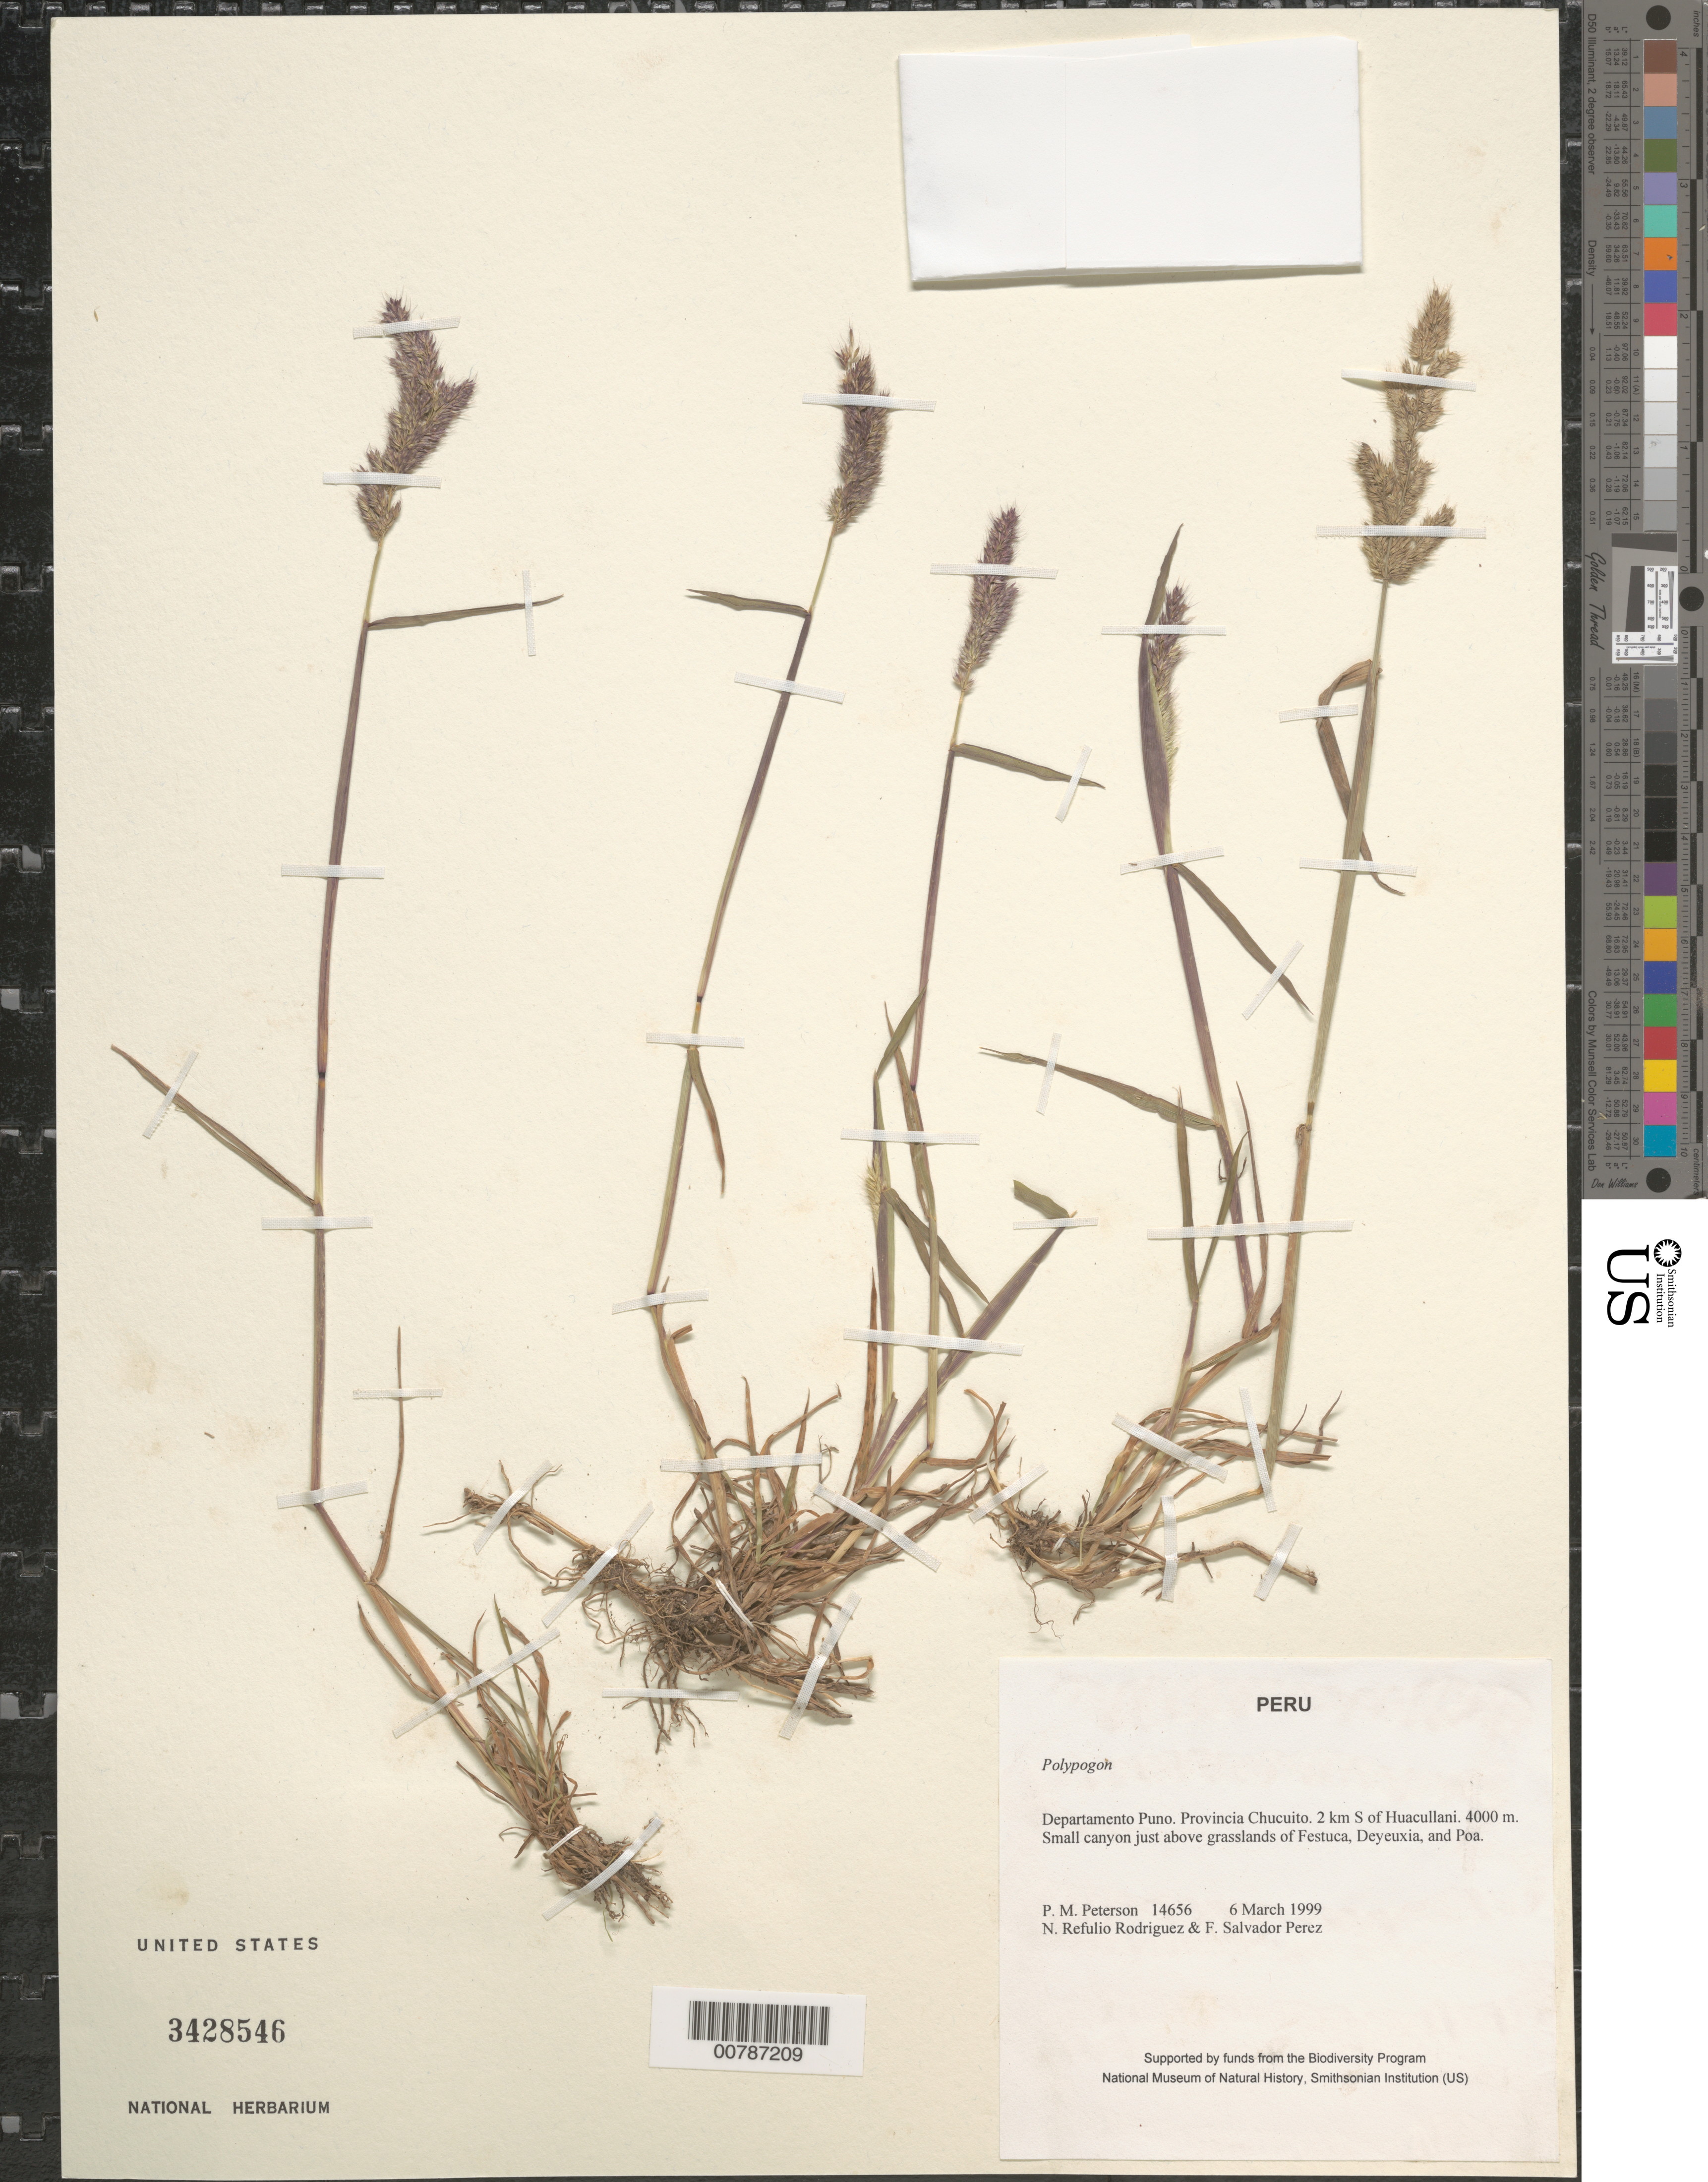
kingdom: Plantae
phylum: Tracheophyta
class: Liliopsida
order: Poales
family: Poaceae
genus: Polypogon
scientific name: Polypogon sp.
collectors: P. M. Peterson, N. Refulio-Rodríguez & F. Salvador Perez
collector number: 14656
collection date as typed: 06 Mar 1999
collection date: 1999-03-06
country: Peru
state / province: Puno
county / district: Chucuito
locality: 2 km S of Huacullani.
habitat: Small canyon just above grasslands of Festuca, Deyeuxia and Poa.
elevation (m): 4000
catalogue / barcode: US 3428546